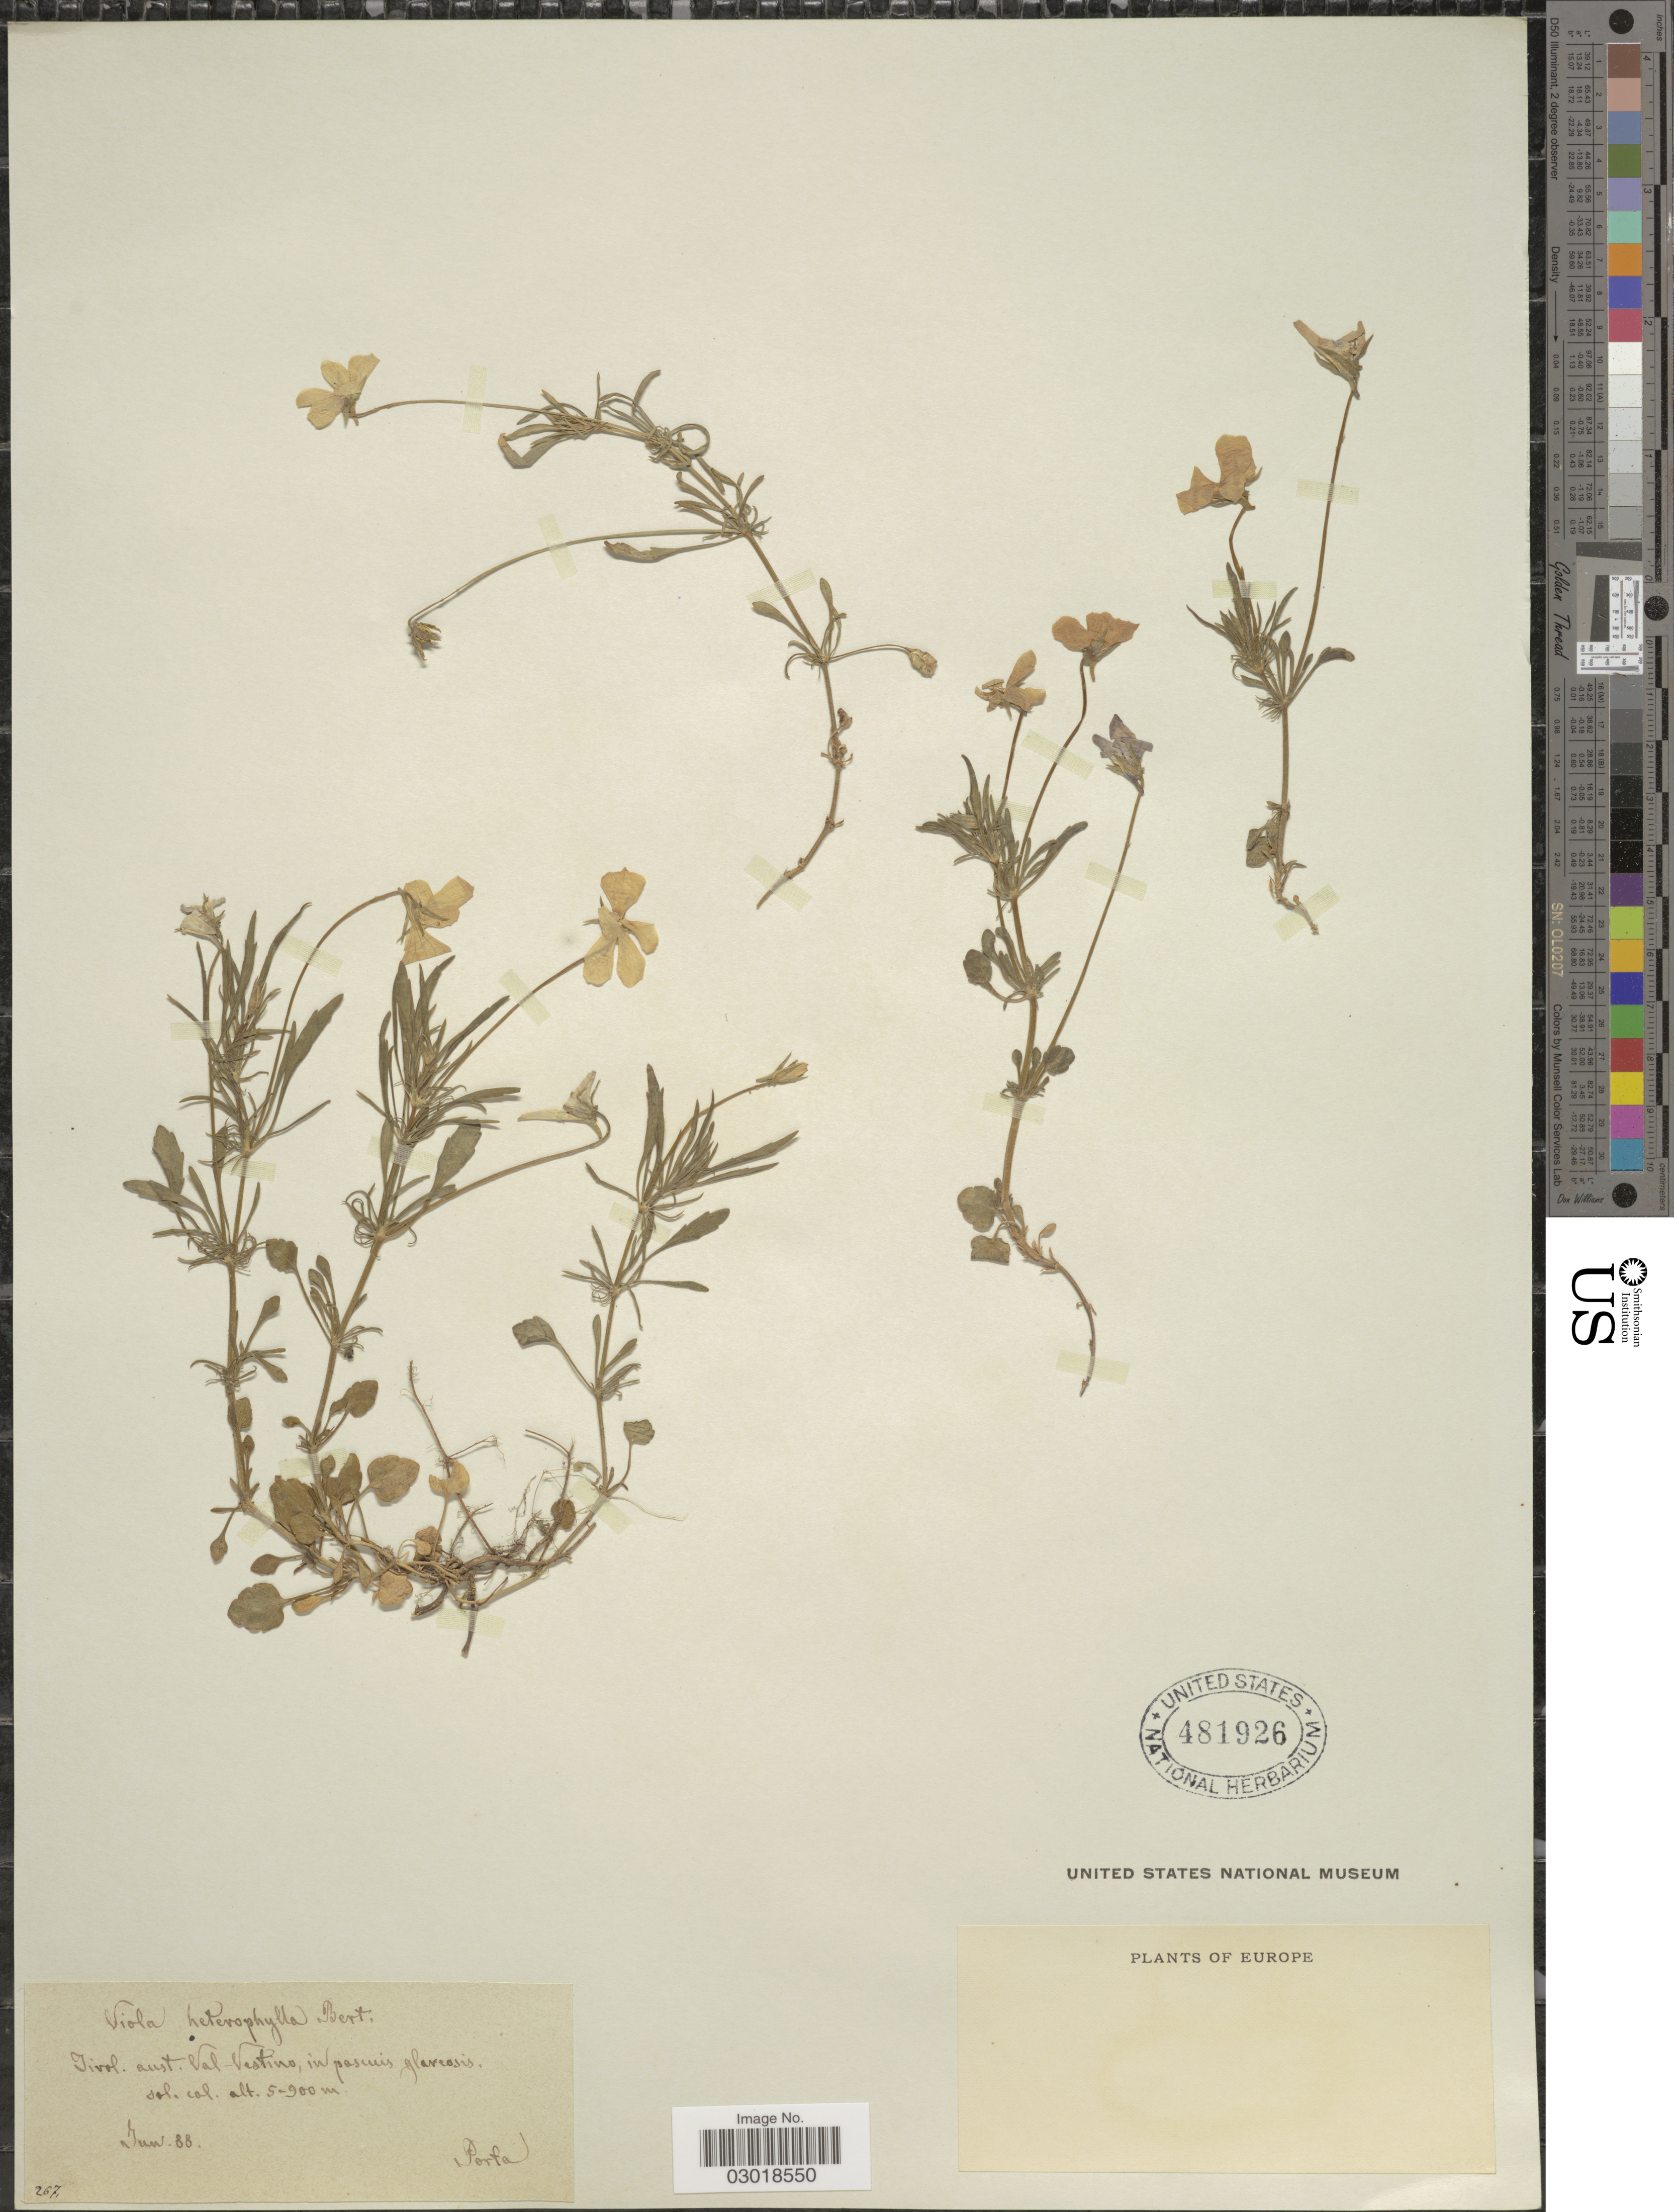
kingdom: Plantae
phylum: Tracheophyta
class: Magnoliopsida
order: Malpighiales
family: Violaceae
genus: Viola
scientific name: Viola heterophylla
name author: Muhl.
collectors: -- Porta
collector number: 267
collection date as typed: Transcribed d/m/y: /6/88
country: Austria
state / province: Tirol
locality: Val-Vestino, in passins glareosis.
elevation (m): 500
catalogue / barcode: US 481926